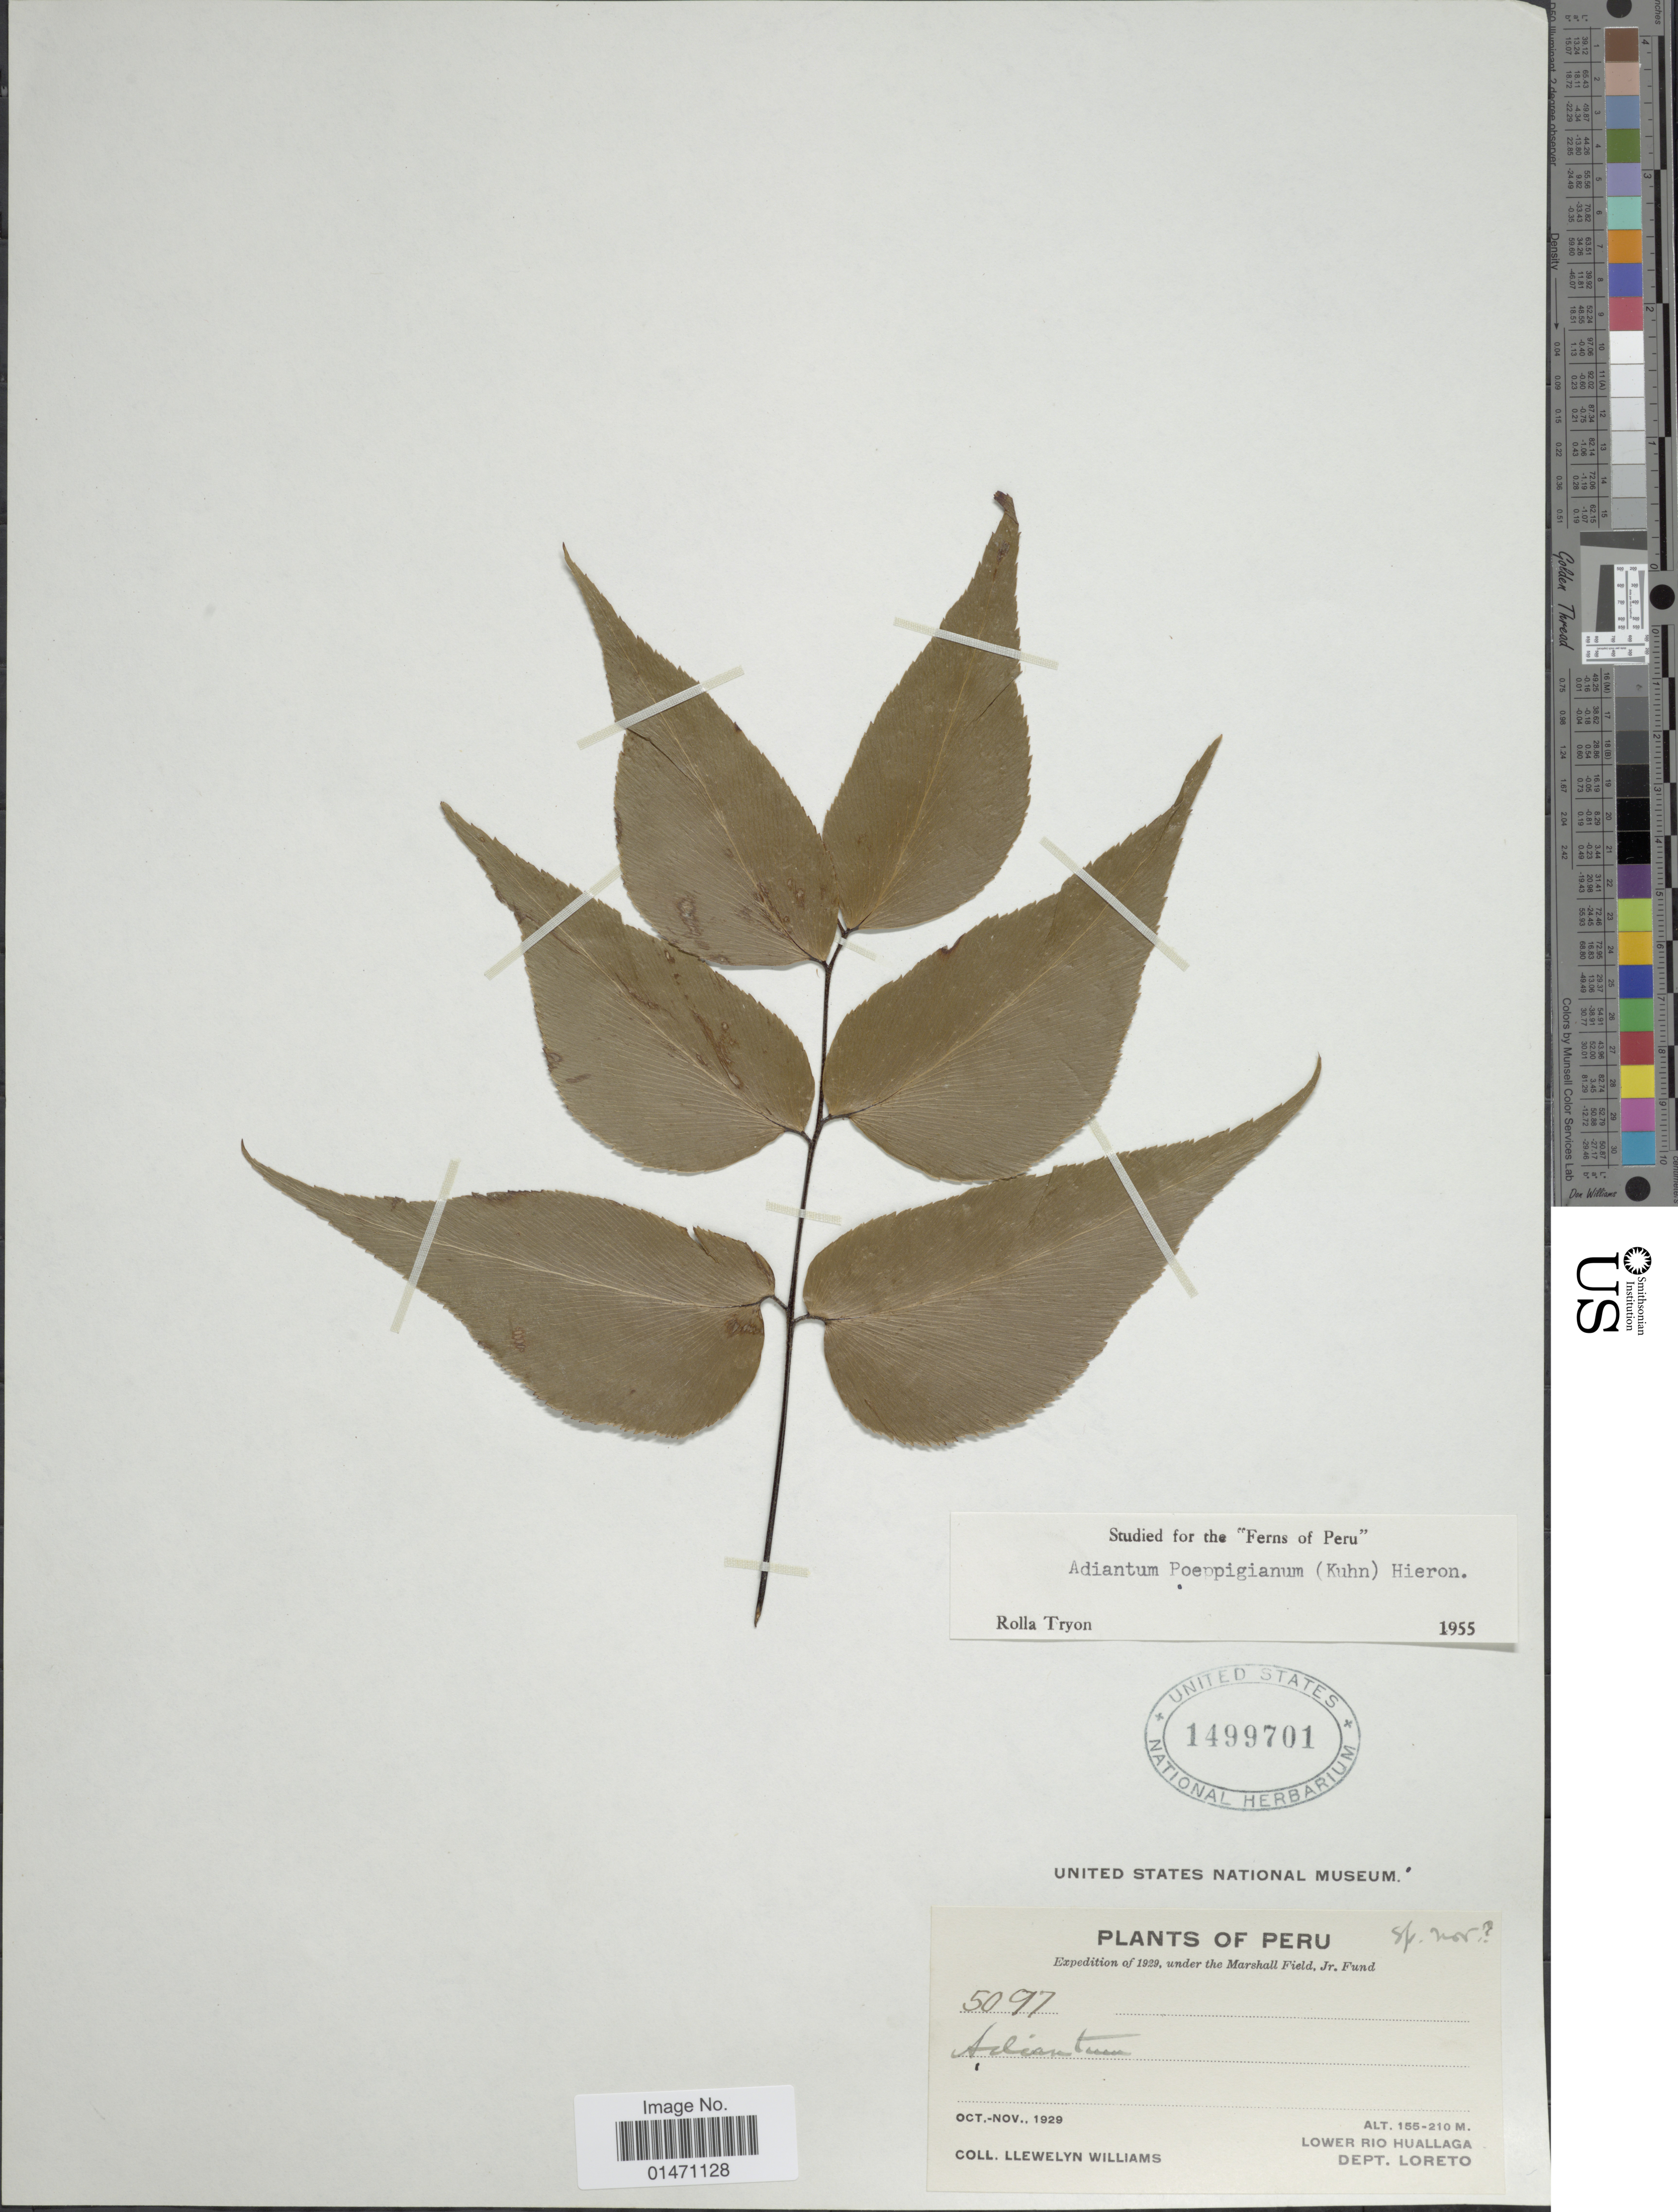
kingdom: Plantae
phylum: Tracheophyta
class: Polypodiopsida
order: Polypodiales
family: Pteridaceae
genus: Adiantum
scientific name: Adiantum poeppigianum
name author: C. Presl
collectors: Ll. Williams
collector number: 5097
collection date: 1929-10/1929-11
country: Peru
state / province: Loreto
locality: Plants of Peru, Lower Rio Huallaga, Dept. Loreto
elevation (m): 155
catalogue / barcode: US 1499701